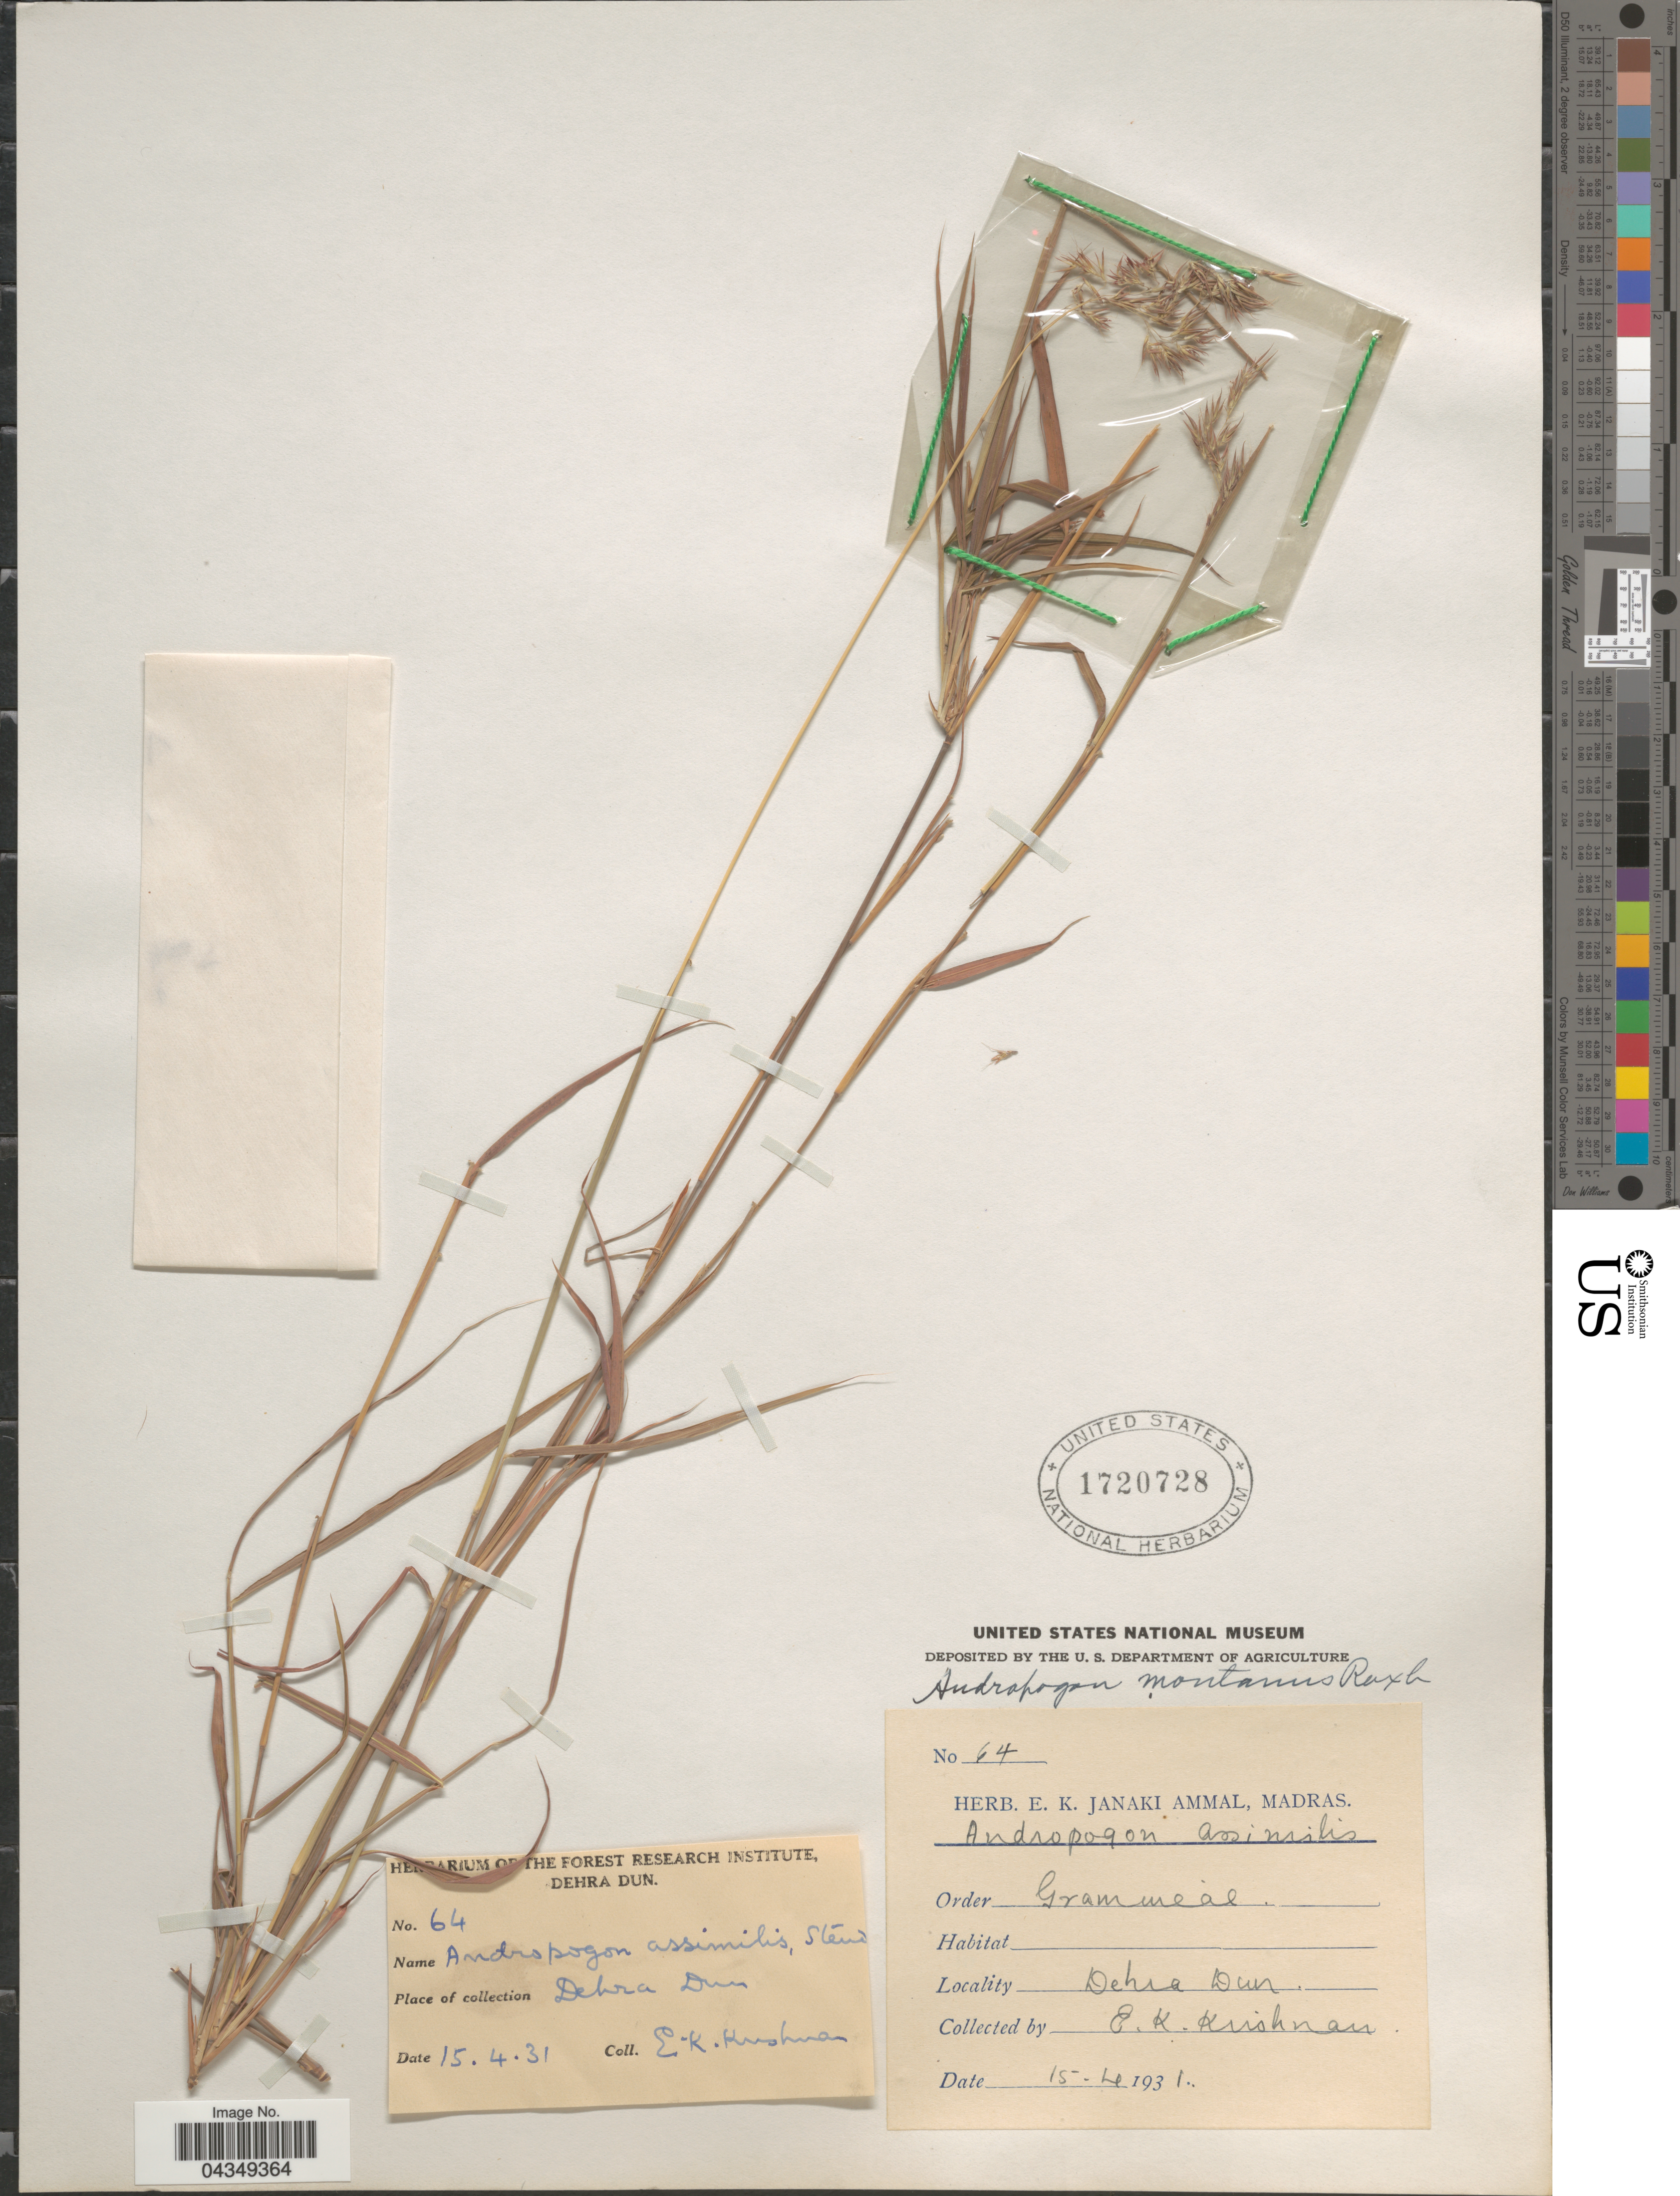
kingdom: Plantae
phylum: Tracheophyta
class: Liliopsida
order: Poales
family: Poaceae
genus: Capillipedium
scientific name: Capillipedium assimile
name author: (Steud.) A. Camus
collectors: E. Krishnan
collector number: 64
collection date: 1931-04-15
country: India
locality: Dehra Dun.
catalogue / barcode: US 1720728